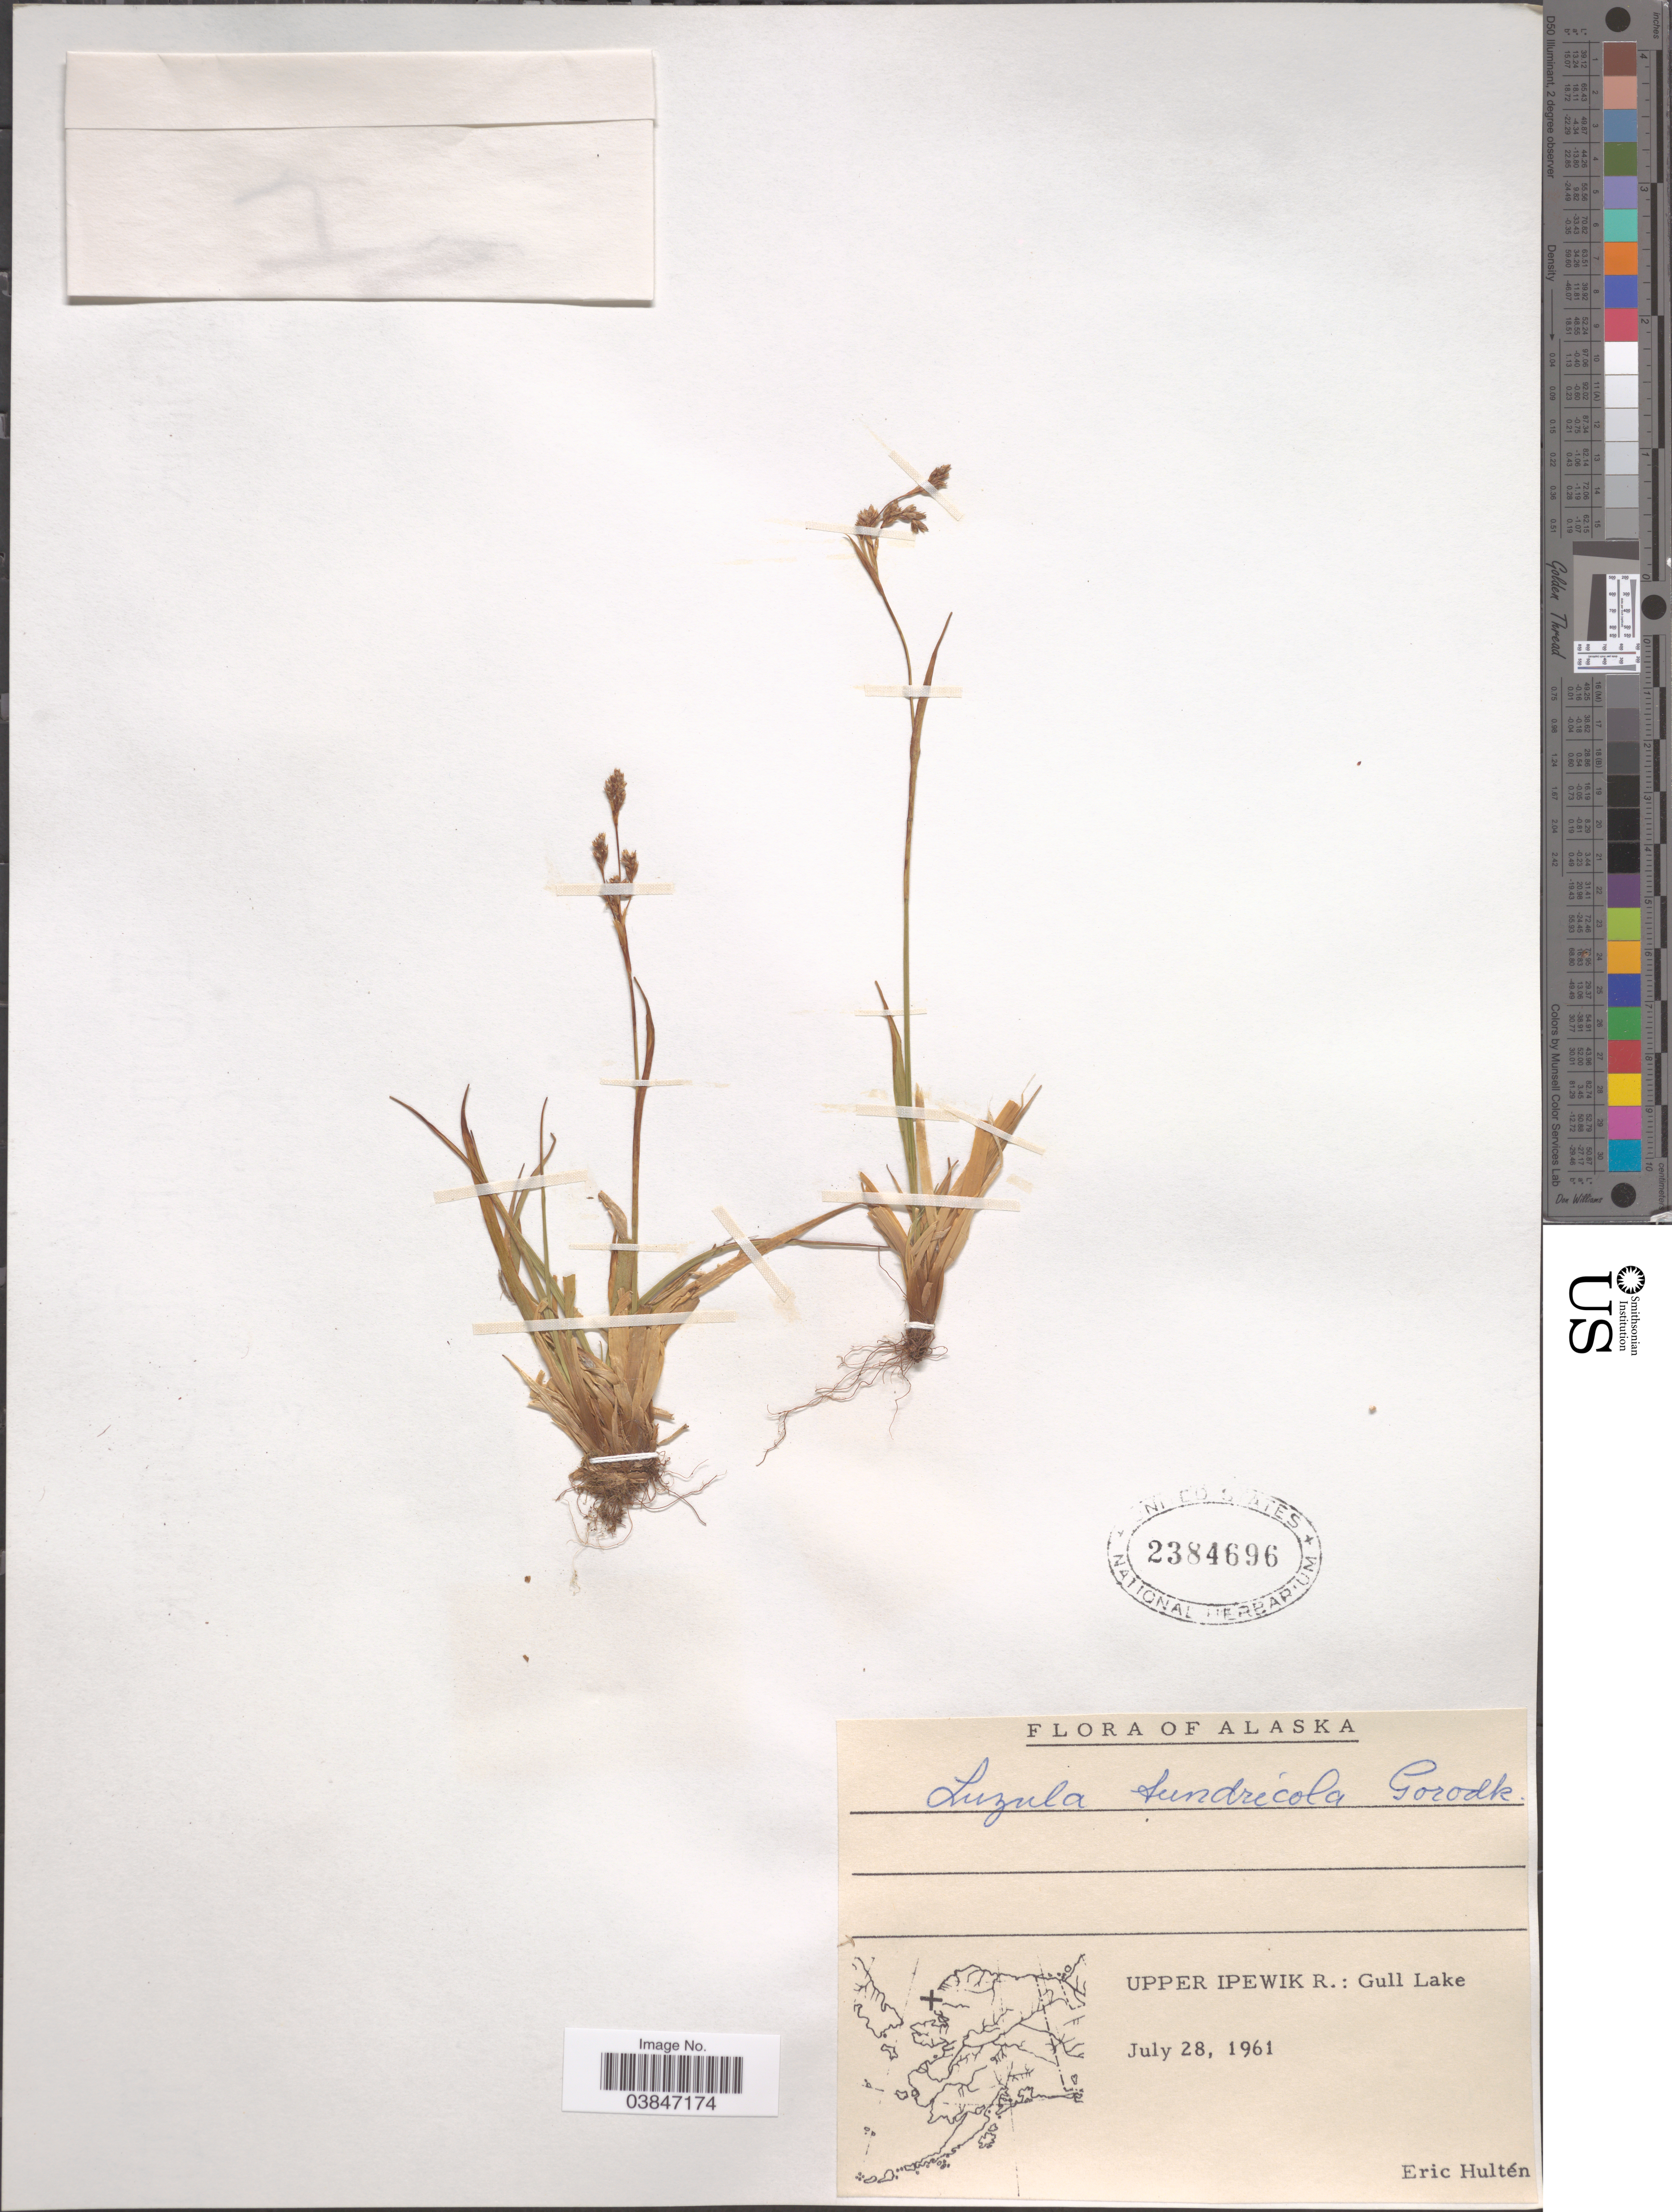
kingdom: Plantae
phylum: Tracheophyta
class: Liliopsida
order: Poales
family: Juncaceae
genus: Luzula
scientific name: Luzula tundricola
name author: (Gorodkov) V. Vassil.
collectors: E. G. Hultén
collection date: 1961-07-28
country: United States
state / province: Alaska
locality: Upper Ipewik R.: Gull Lake.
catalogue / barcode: US 2384696